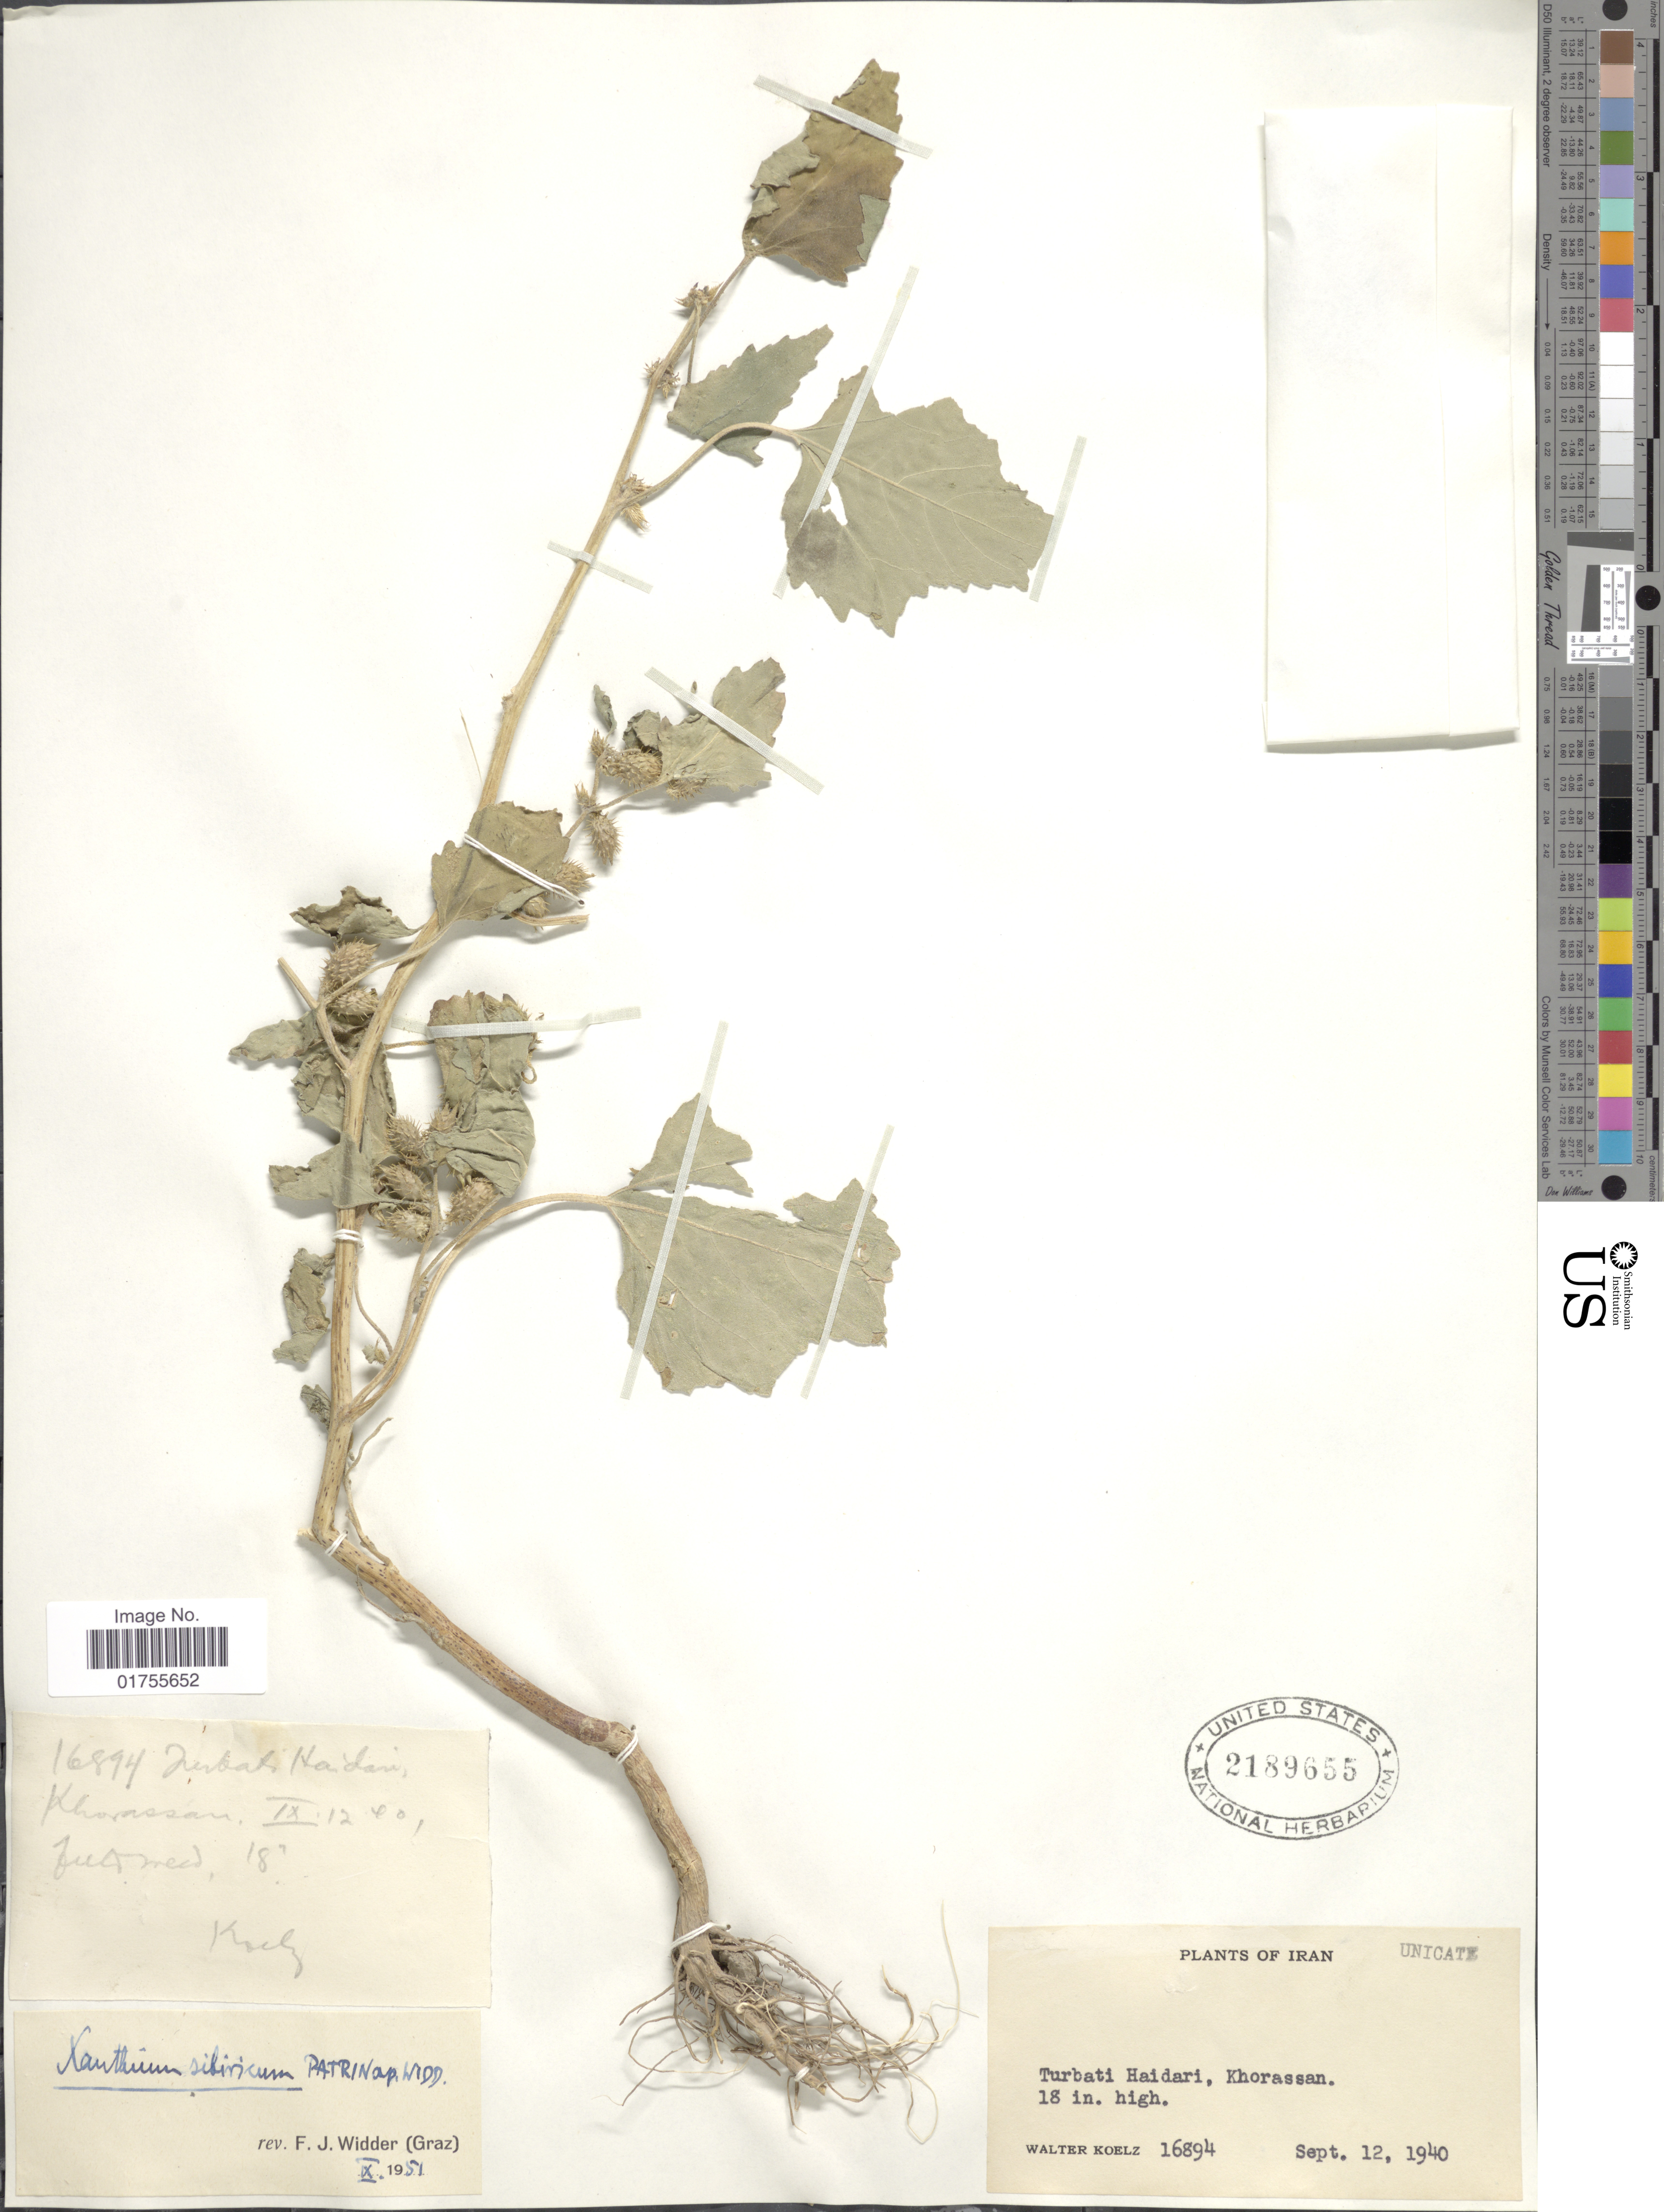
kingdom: Plantae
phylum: Tracheophyta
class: Magnoliopsida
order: Asterales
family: Asteraceae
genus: Xanthium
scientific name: Xanthium sibiricum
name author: L.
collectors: W. N. Koelz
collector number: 16894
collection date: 1940-09-12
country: Iran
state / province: Khorasan [obsolete]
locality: Turbati Haidari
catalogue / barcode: US 2189655